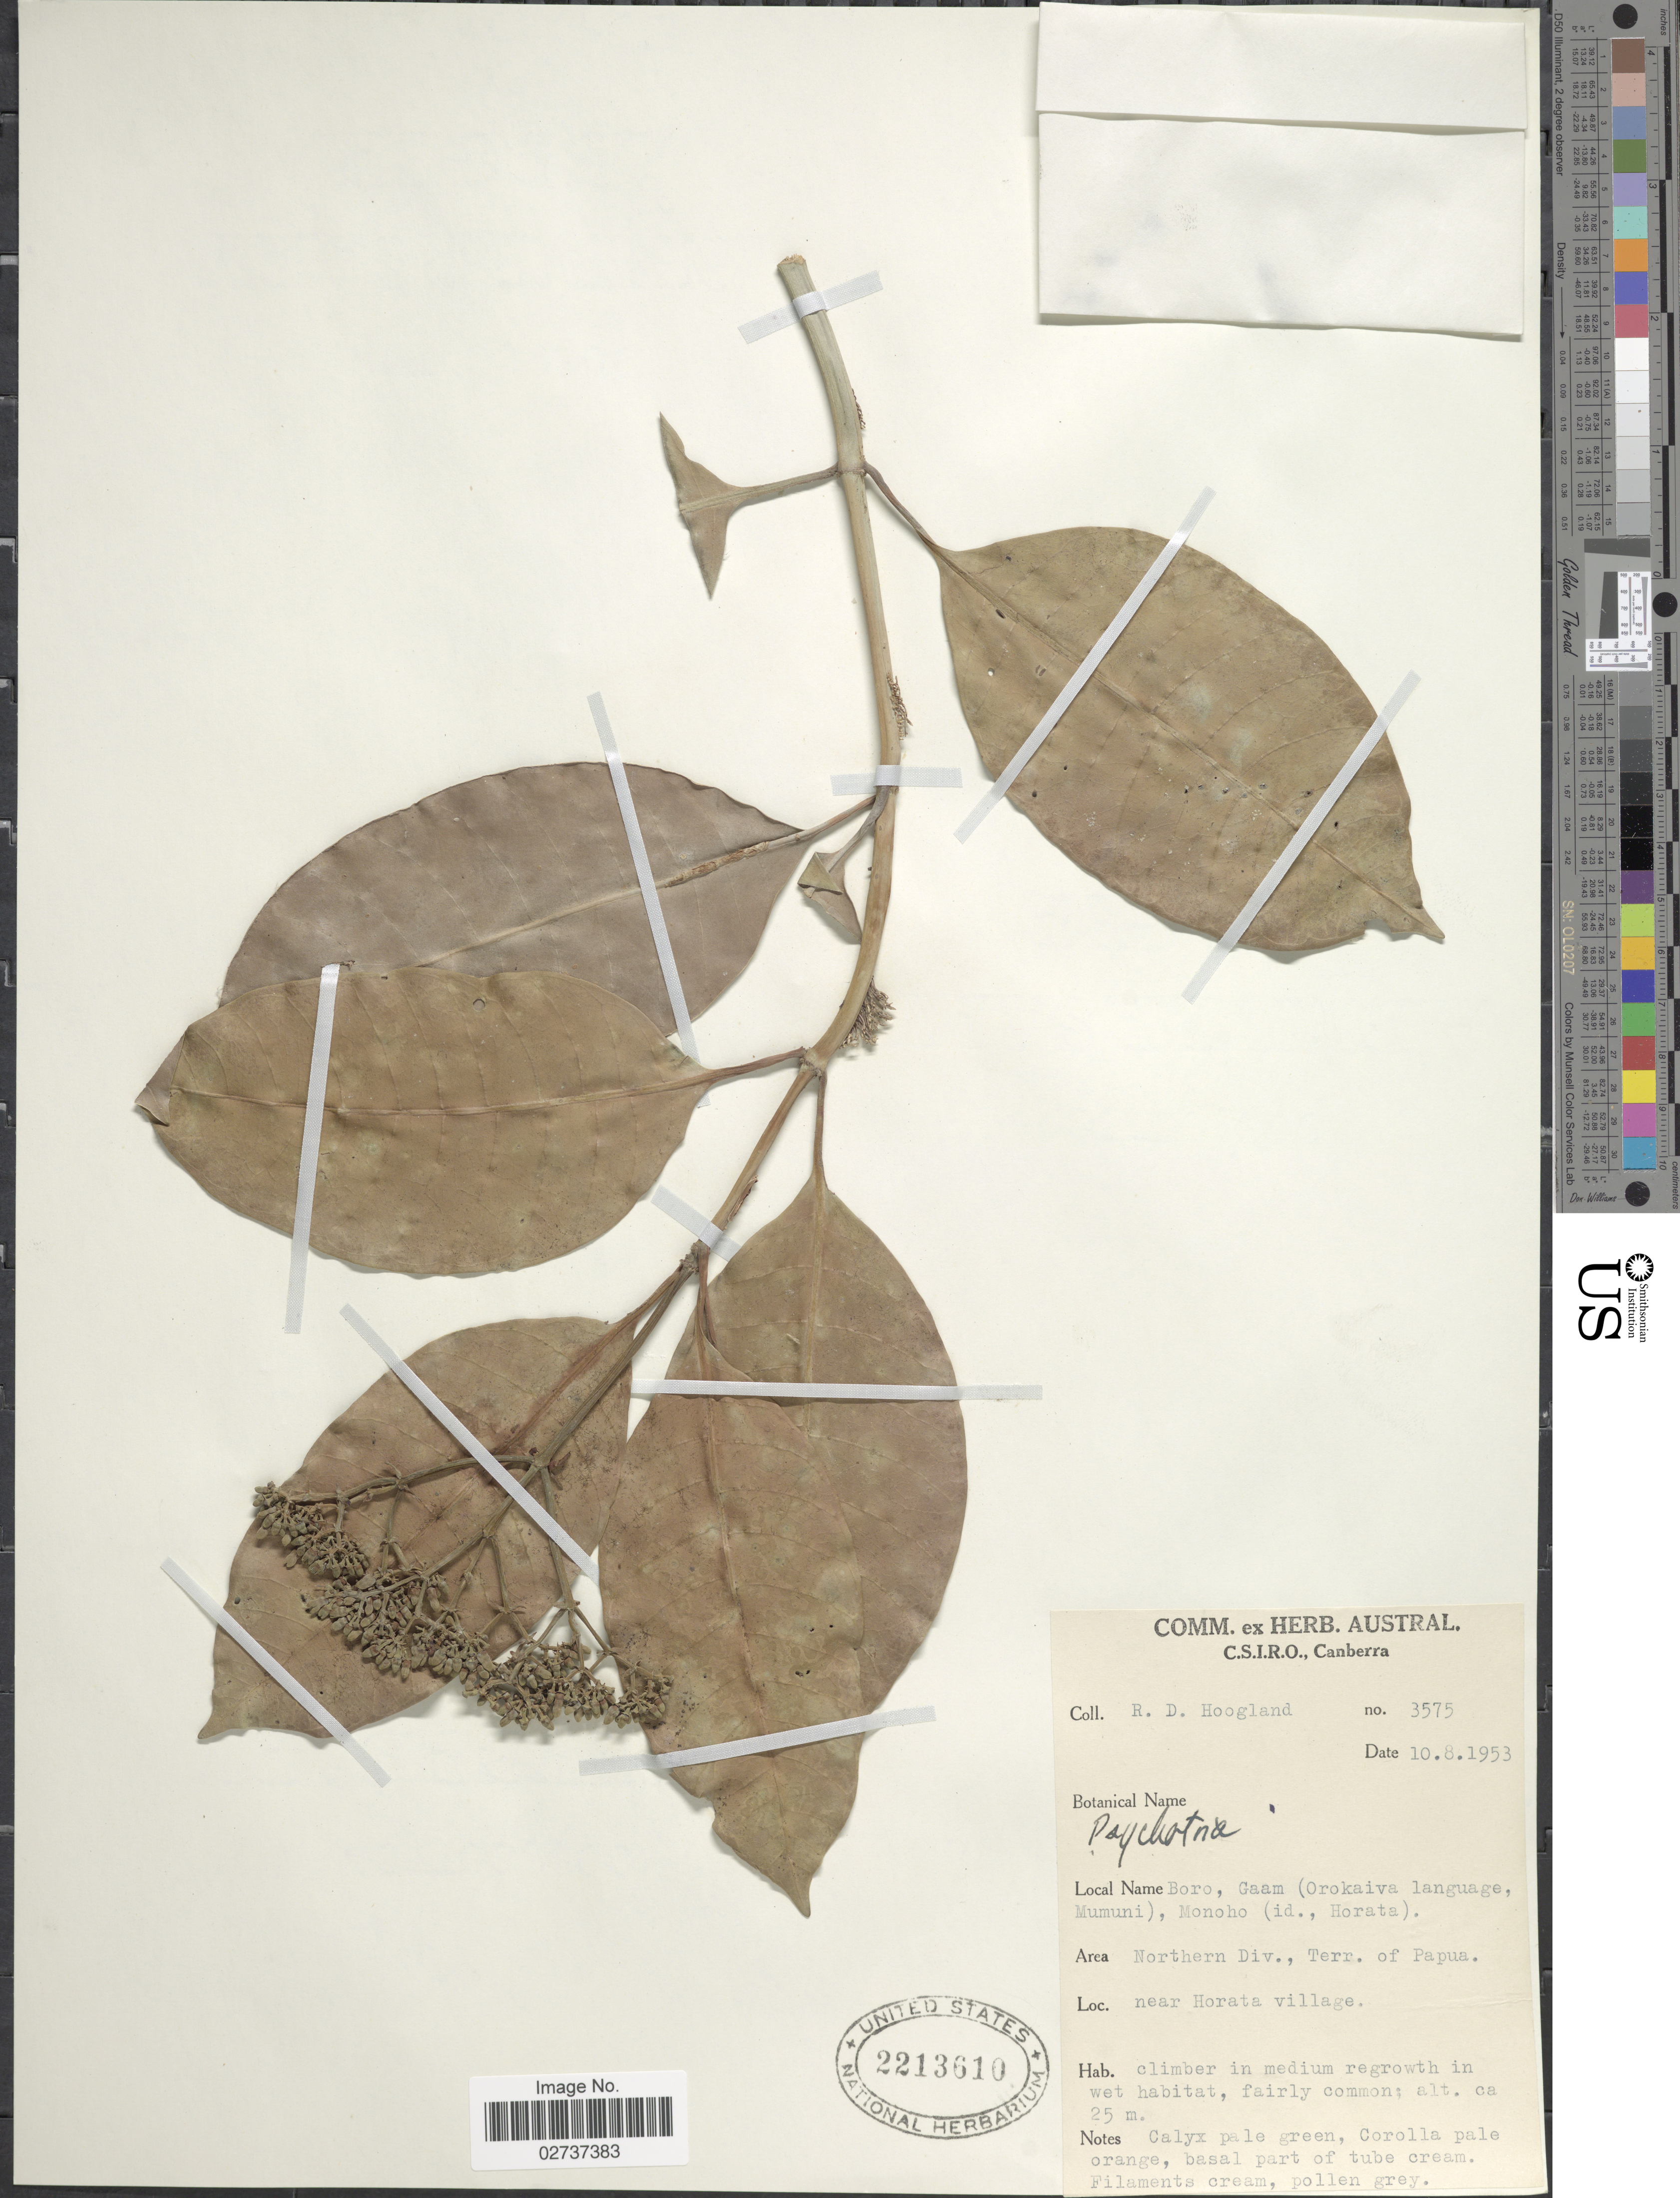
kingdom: Plantae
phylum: Tracheophyta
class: Magnoliopsida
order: Gentianales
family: Rubiaceae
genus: Psychotria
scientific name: Psychotria sp.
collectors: R. D. Hoogland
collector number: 3575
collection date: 1953-08-10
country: Papua New Guinea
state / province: Northern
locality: Northern Div., Terr. of Papua, near Horata village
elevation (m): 25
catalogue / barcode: US 2213610